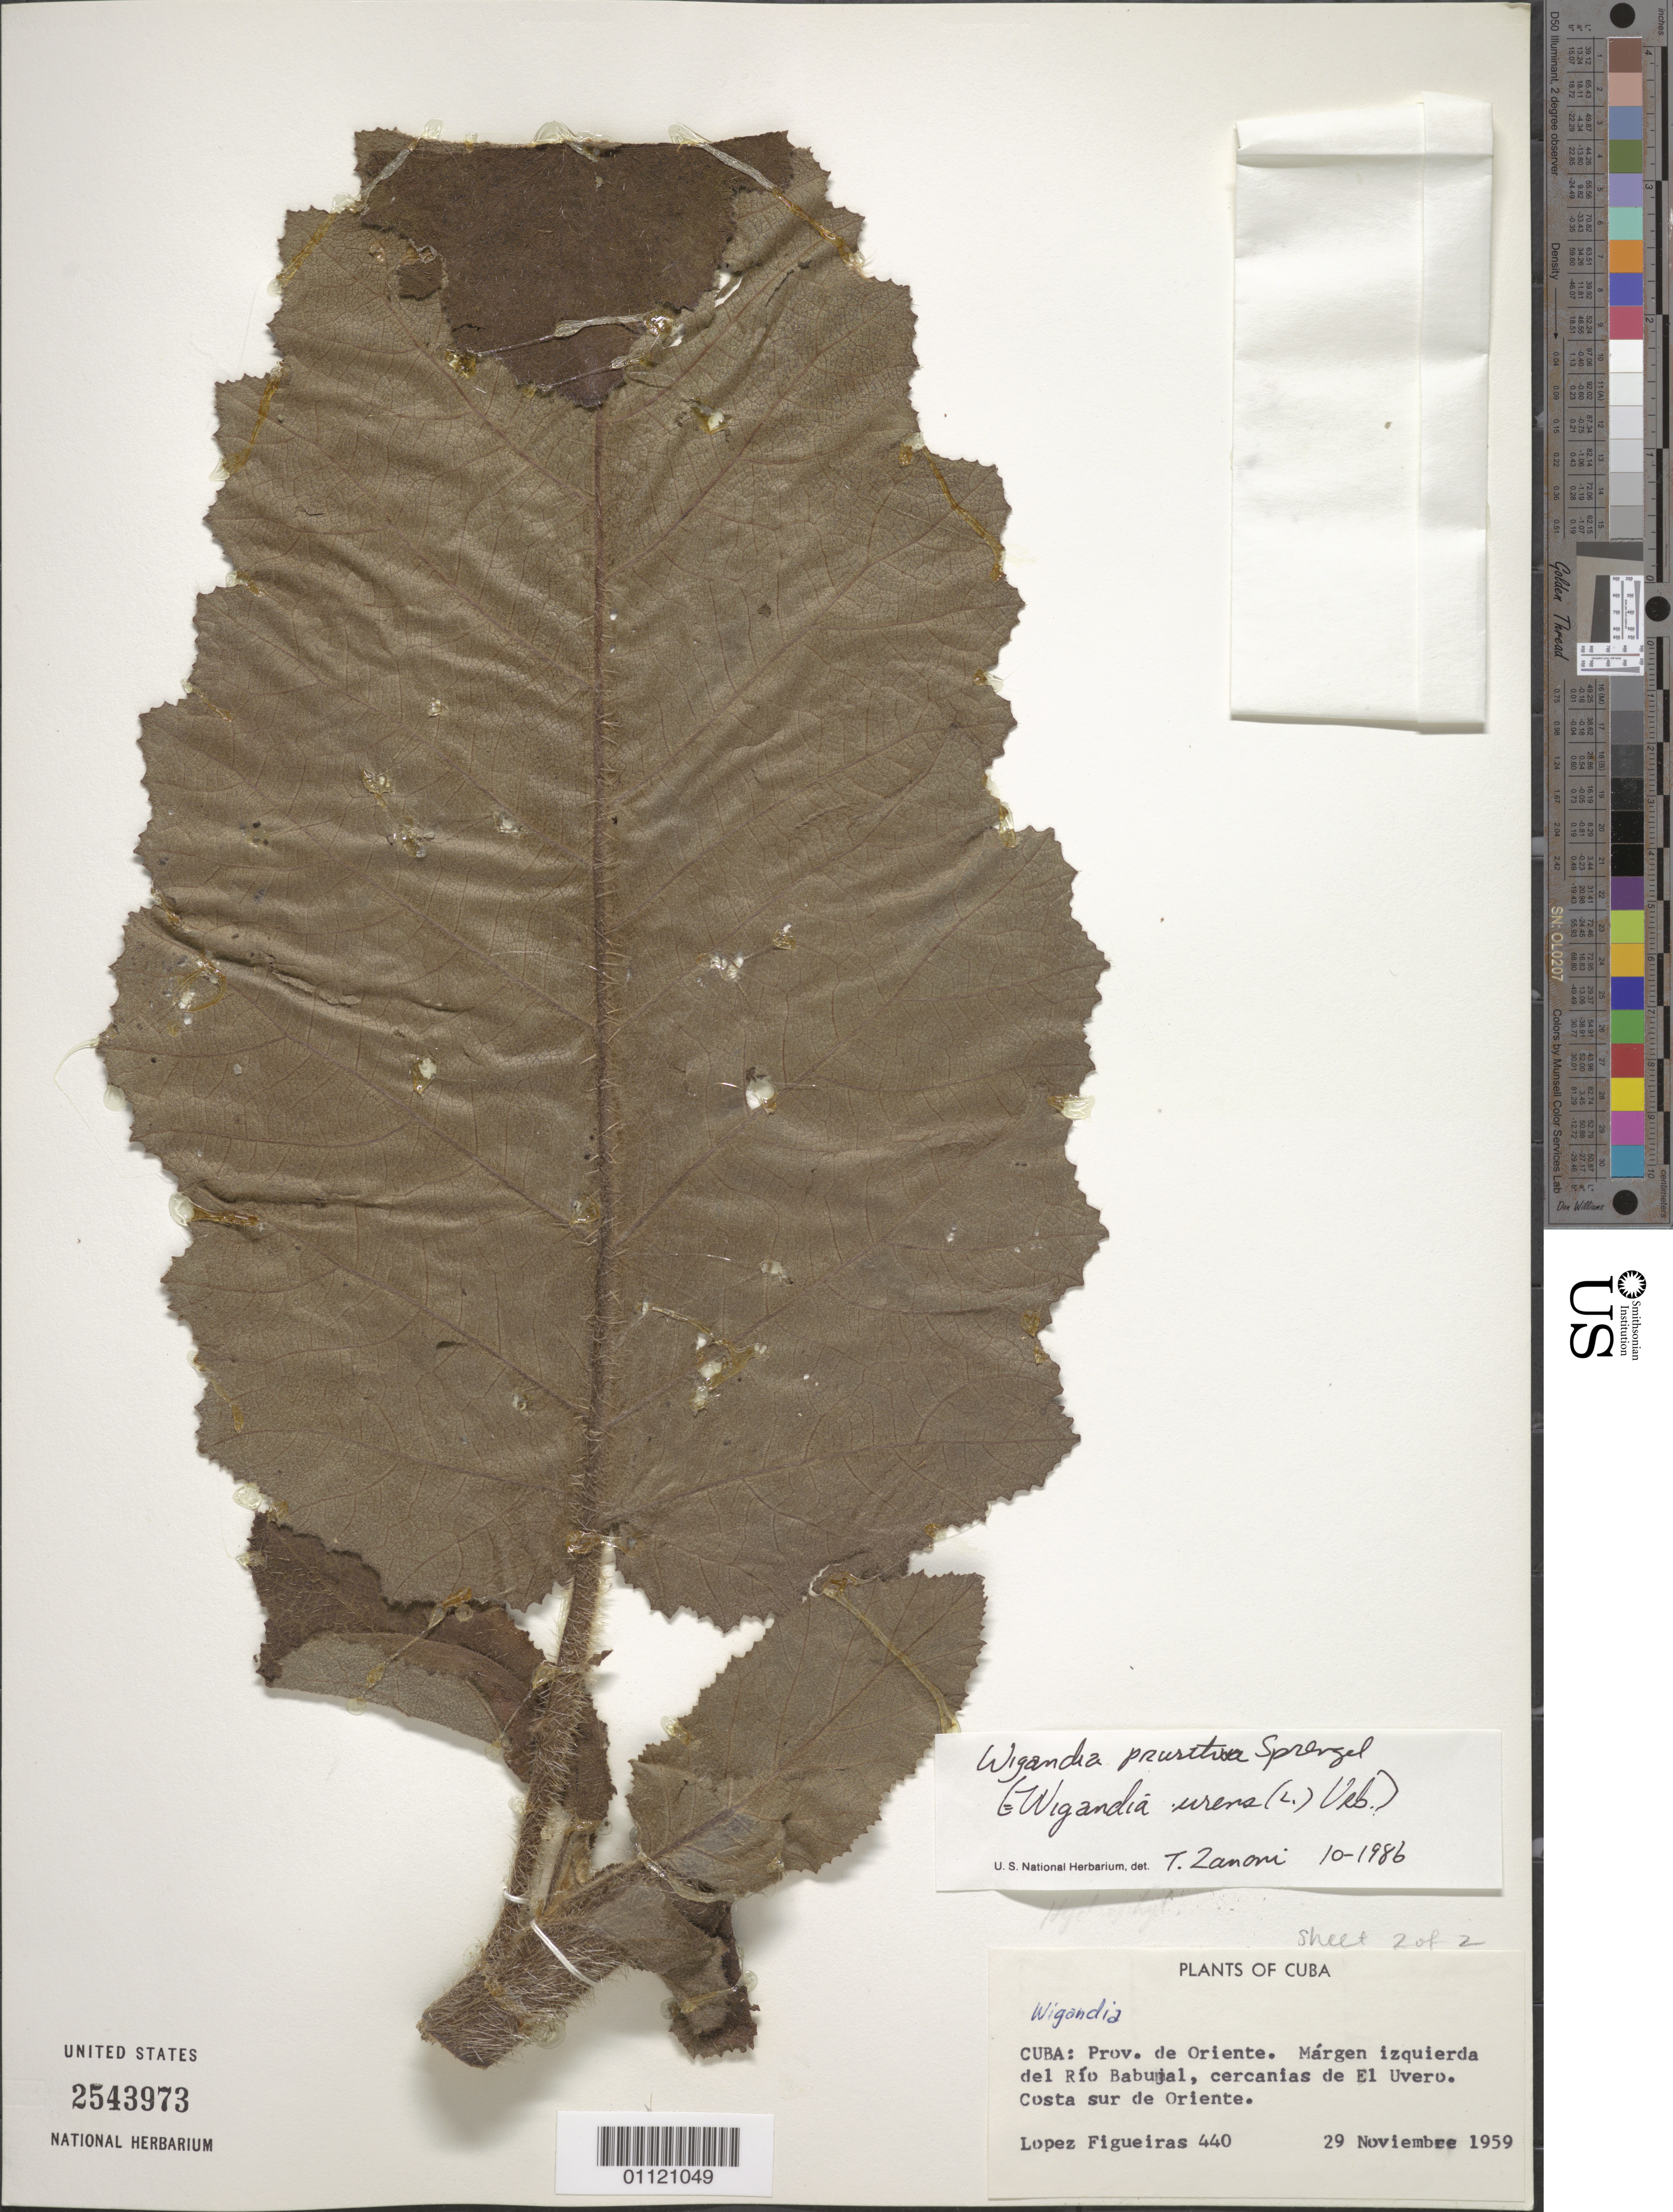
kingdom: Plantae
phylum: Tracheophyta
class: Magnoliopsida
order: Boraginales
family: Namaceae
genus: Wigandia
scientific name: Wigandia pruritiva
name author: Spreng.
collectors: M. López Figueiras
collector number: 440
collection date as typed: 29 Nov 1959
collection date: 1959-11-29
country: Cuba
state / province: Santiago de Cuba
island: Cuba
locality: Margen izquierda del Rio Babujal, cercanias de El Uvero; Costa sur de Oriente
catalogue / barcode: US 2543973